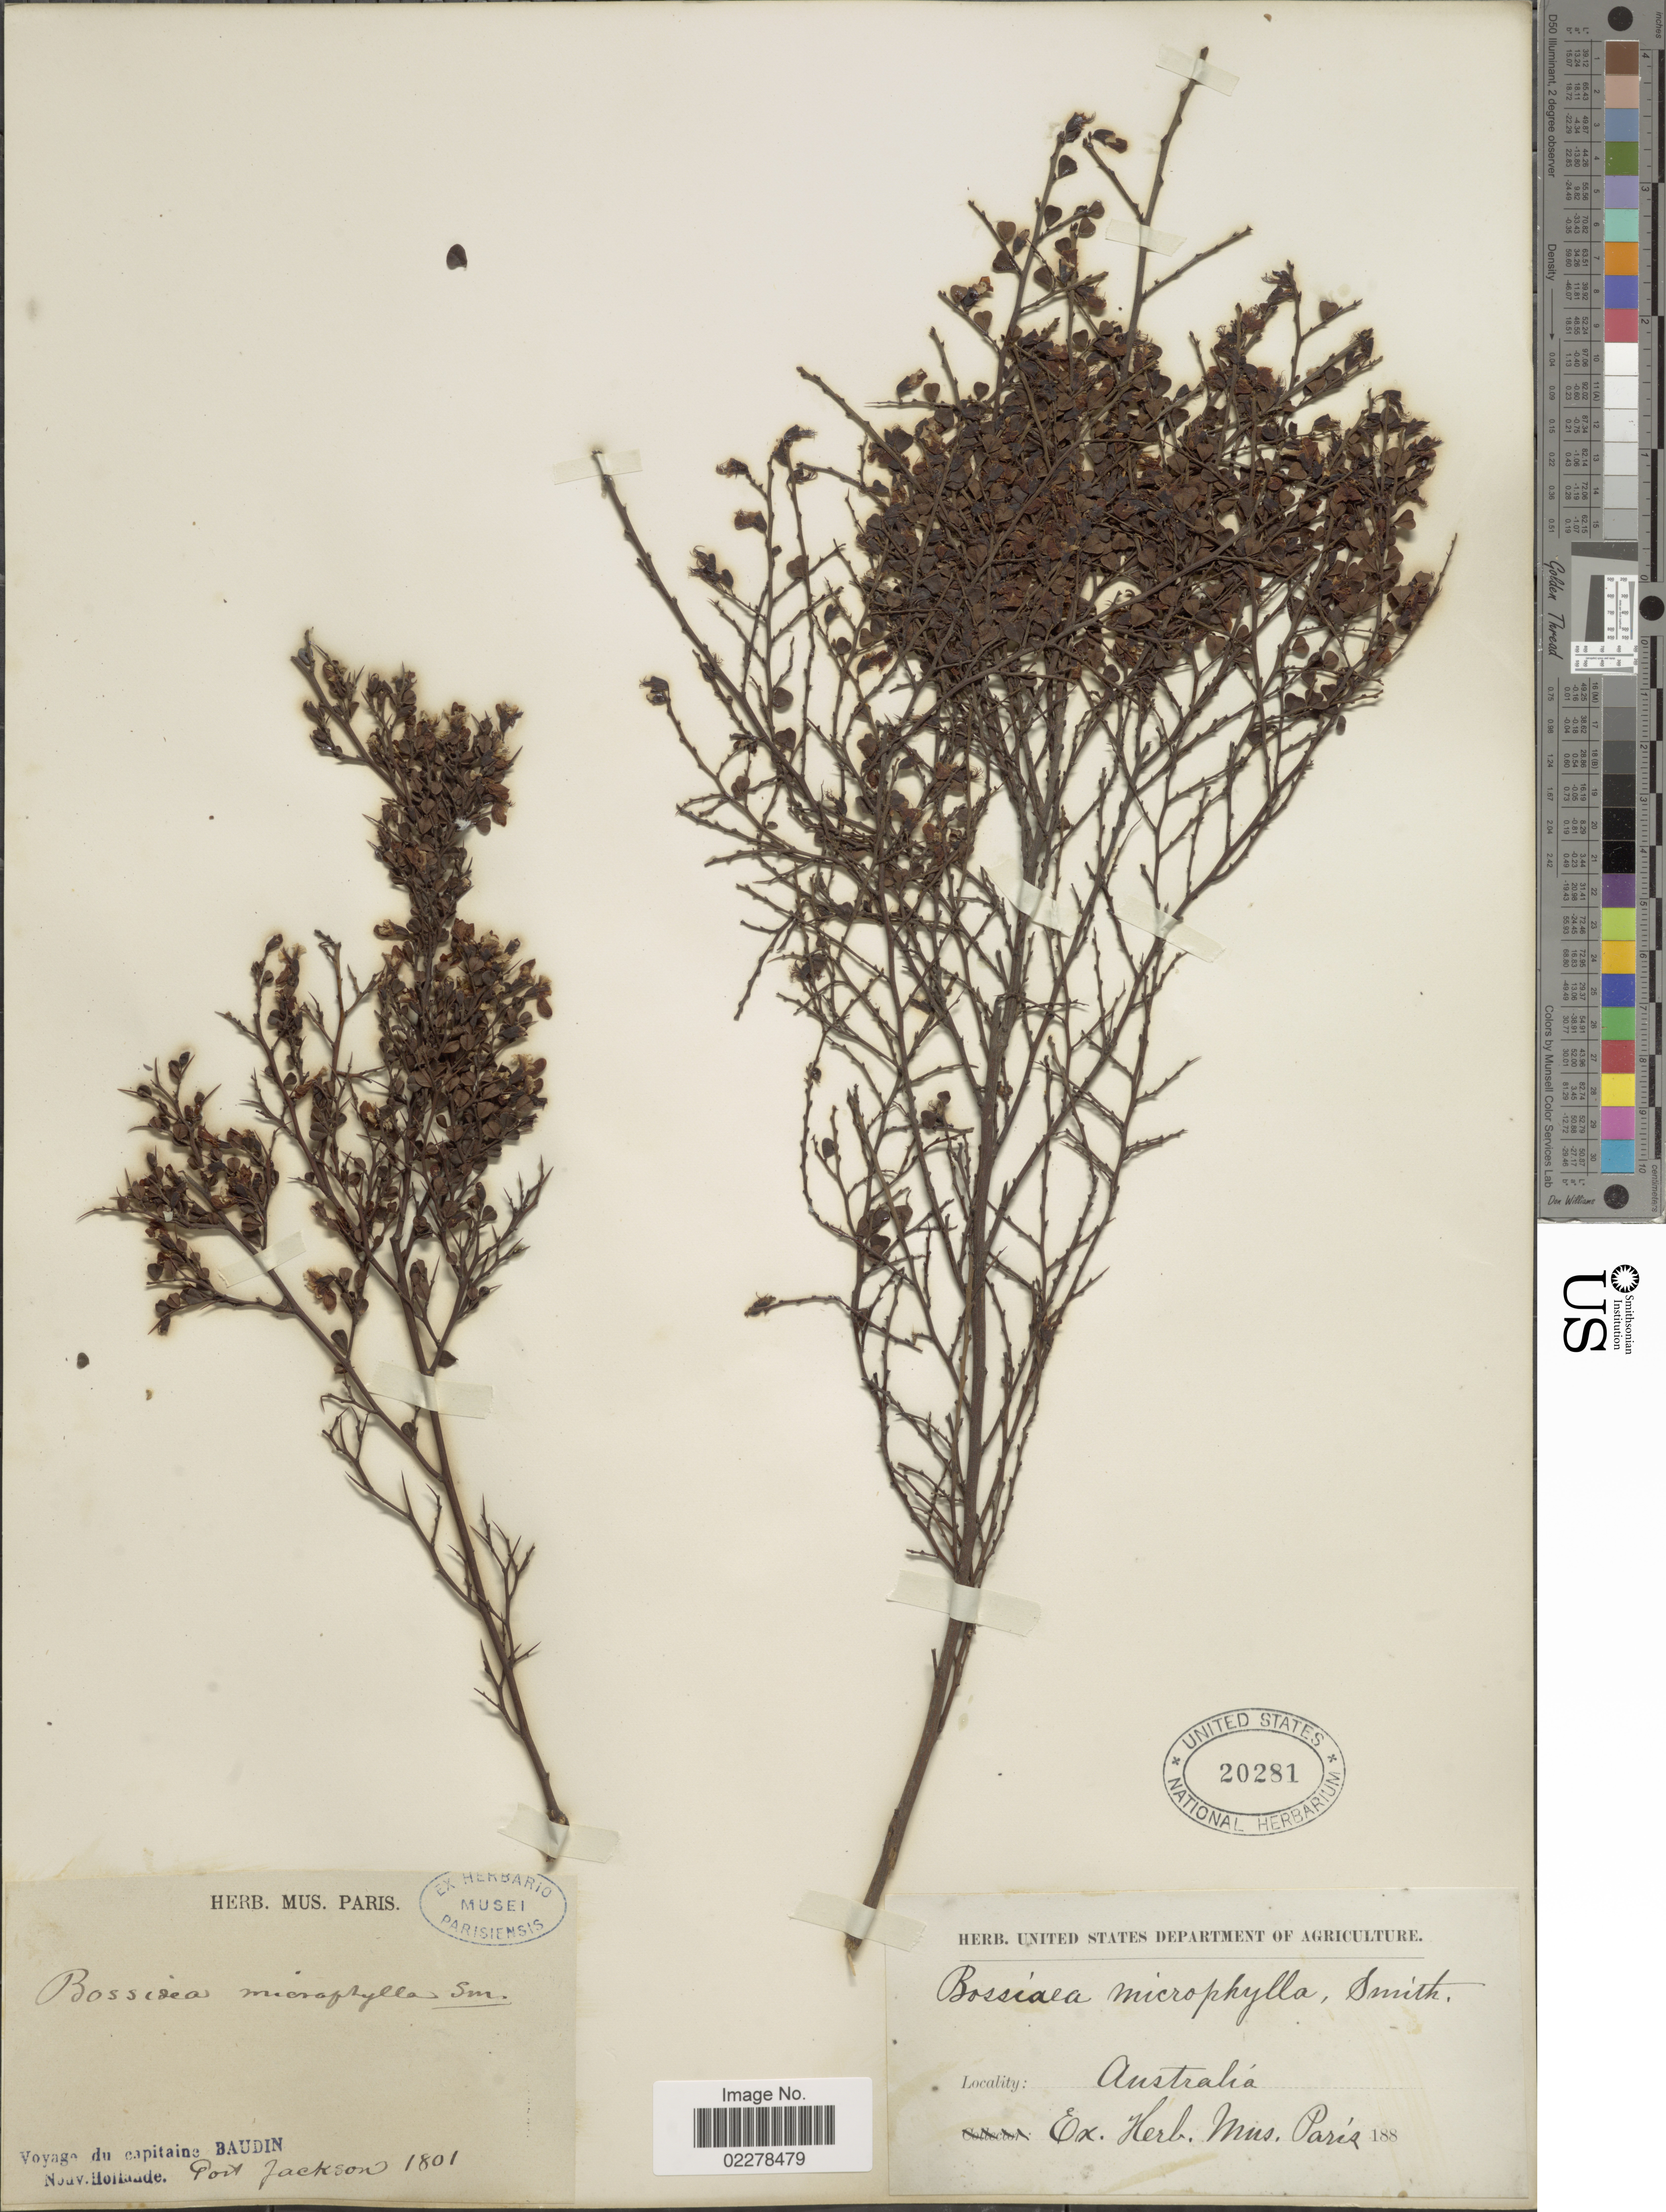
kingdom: Plantae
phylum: Tracheophyta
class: Magnoliopsida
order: Fabales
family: Fabaceae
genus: Bossiaea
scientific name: Bossiaea microphylla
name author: (Sims) Sm.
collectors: T. Baudin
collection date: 1801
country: Australia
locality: Nouv. Hollande. Port Jackson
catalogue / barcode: US 20281